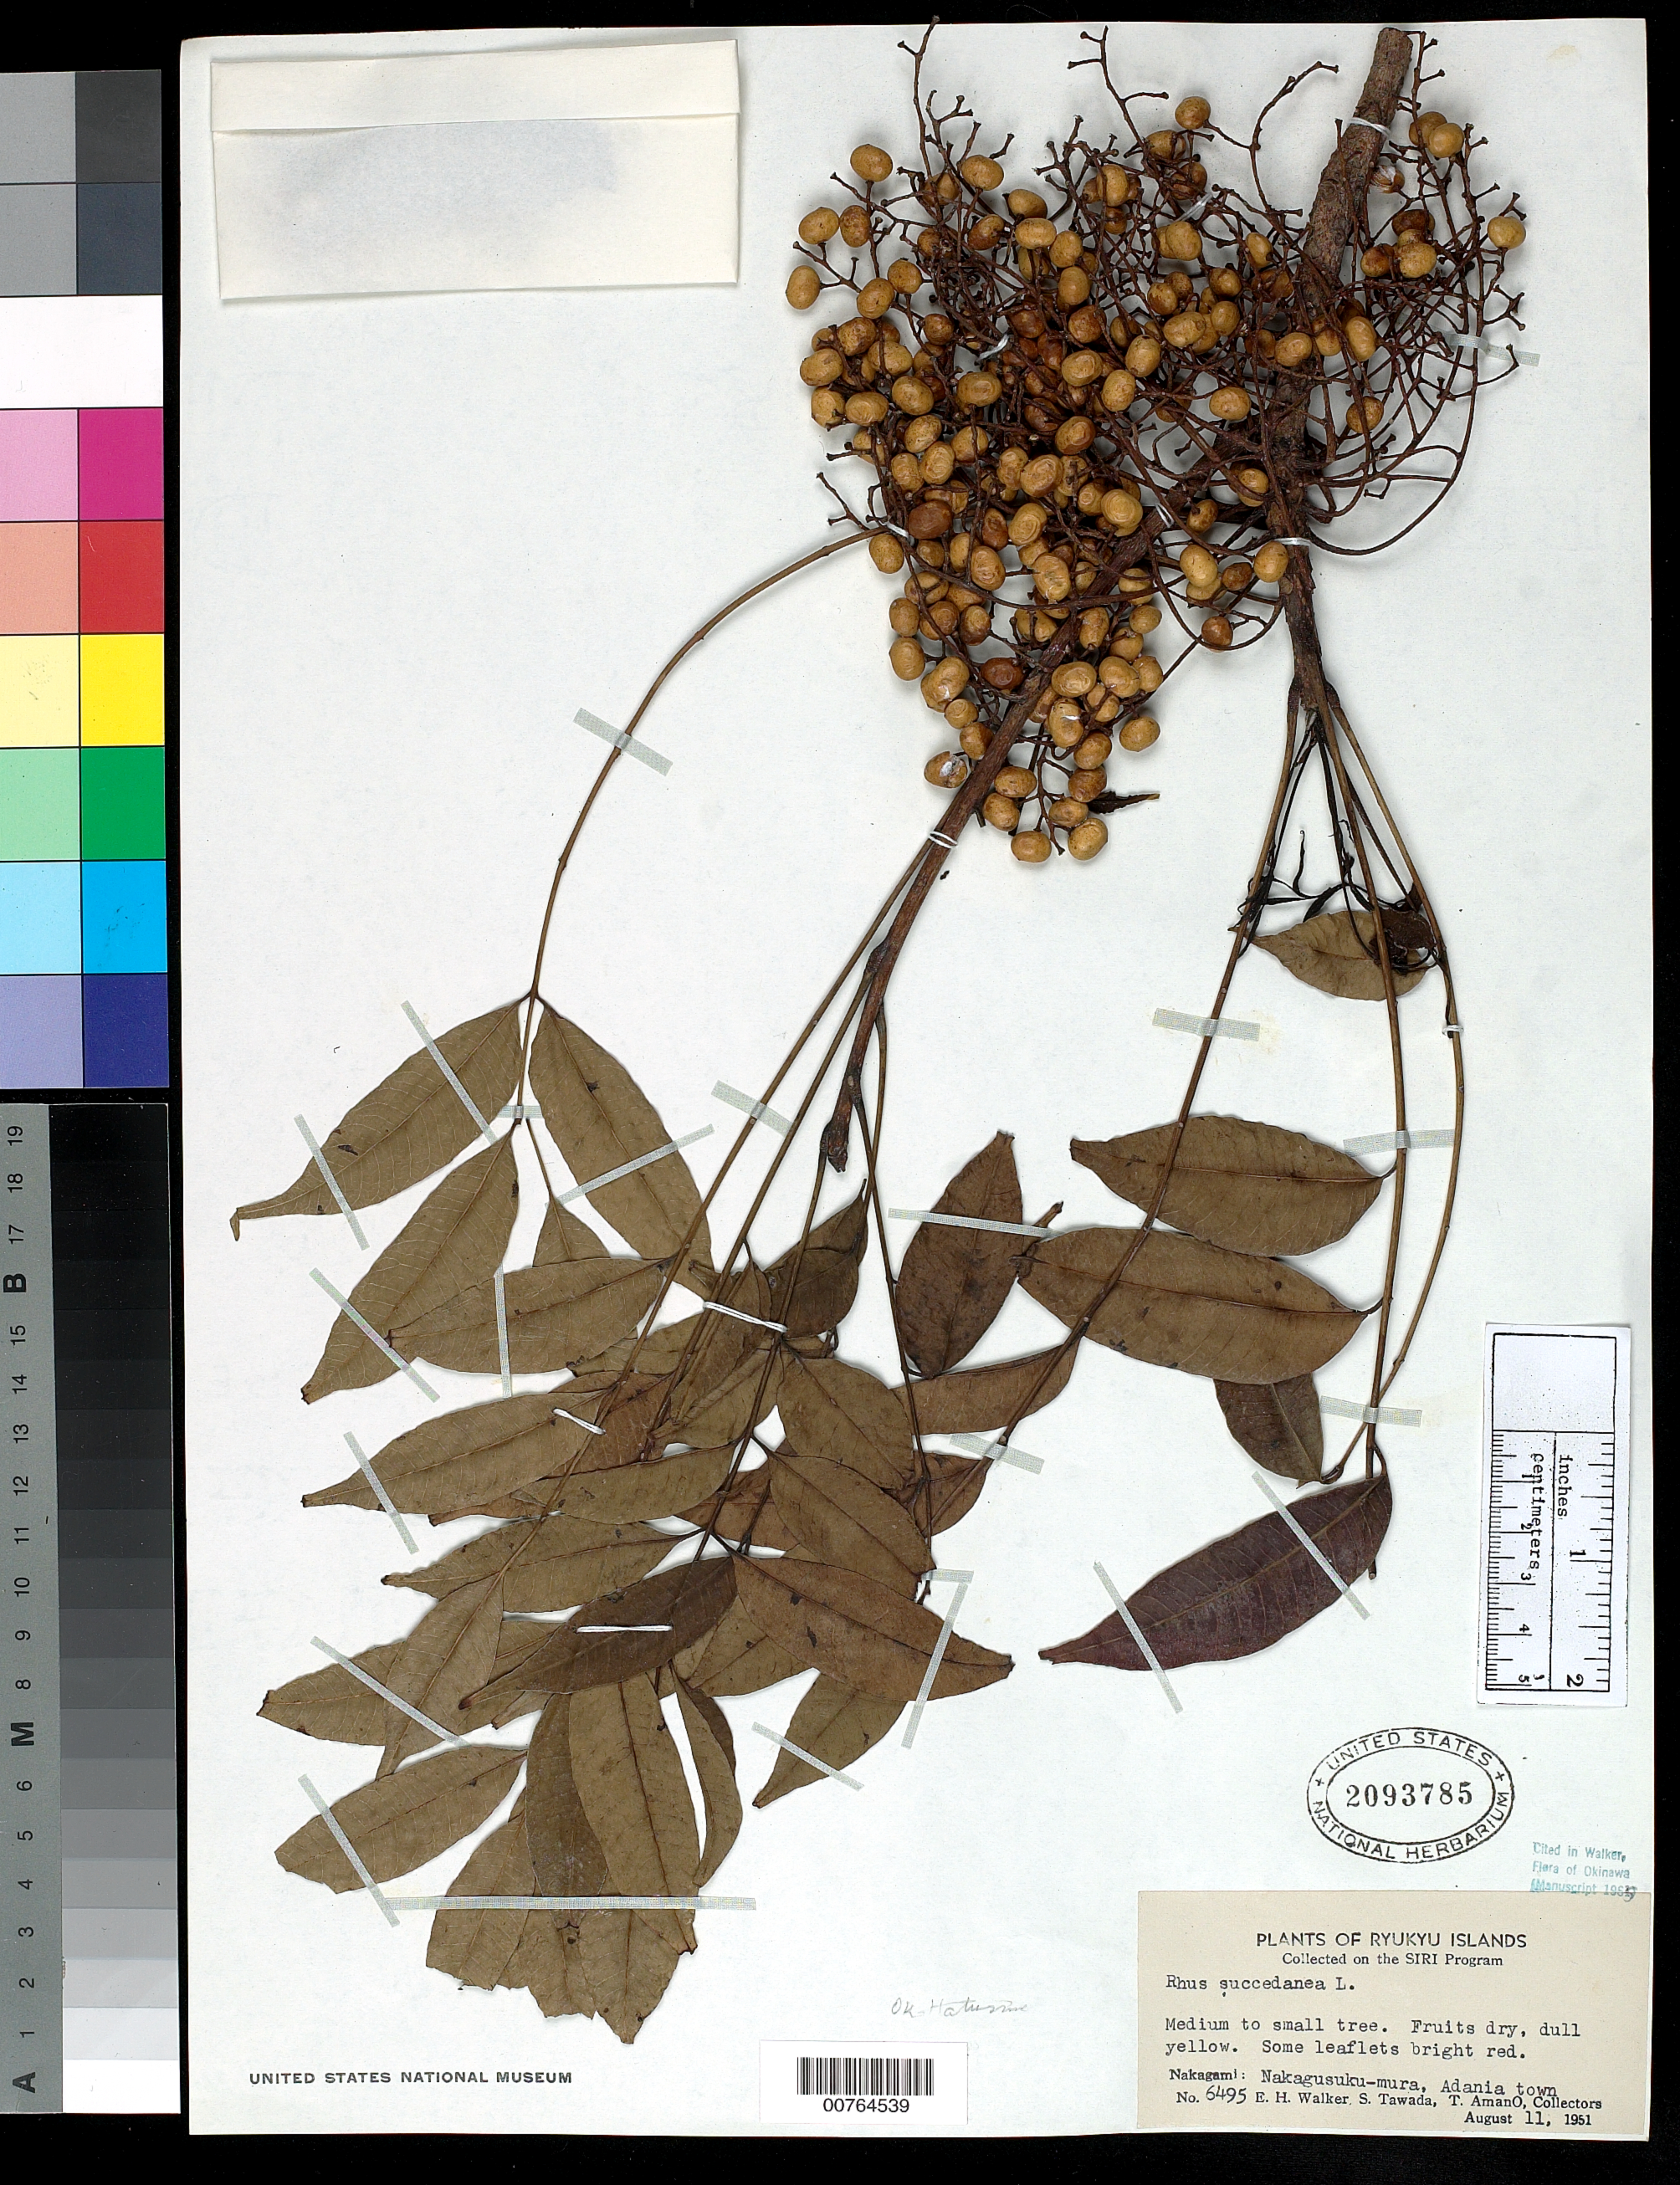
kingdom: Plantae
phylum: Tracheophyta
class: Magnoliopsida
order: Sapindales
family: Anacardiaceae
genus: Rhus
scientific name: Rhus succedanea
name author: L.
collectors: E. H. Walker, S. Tawada & T. Amano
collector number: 6495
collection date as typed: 11 Aug 1951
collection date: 1951-08-11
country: Japan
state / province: Okinawa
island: Ryukyu Is.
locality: Nakagami, Nakagusuku-mura, Adania town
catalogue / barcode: US 2093785